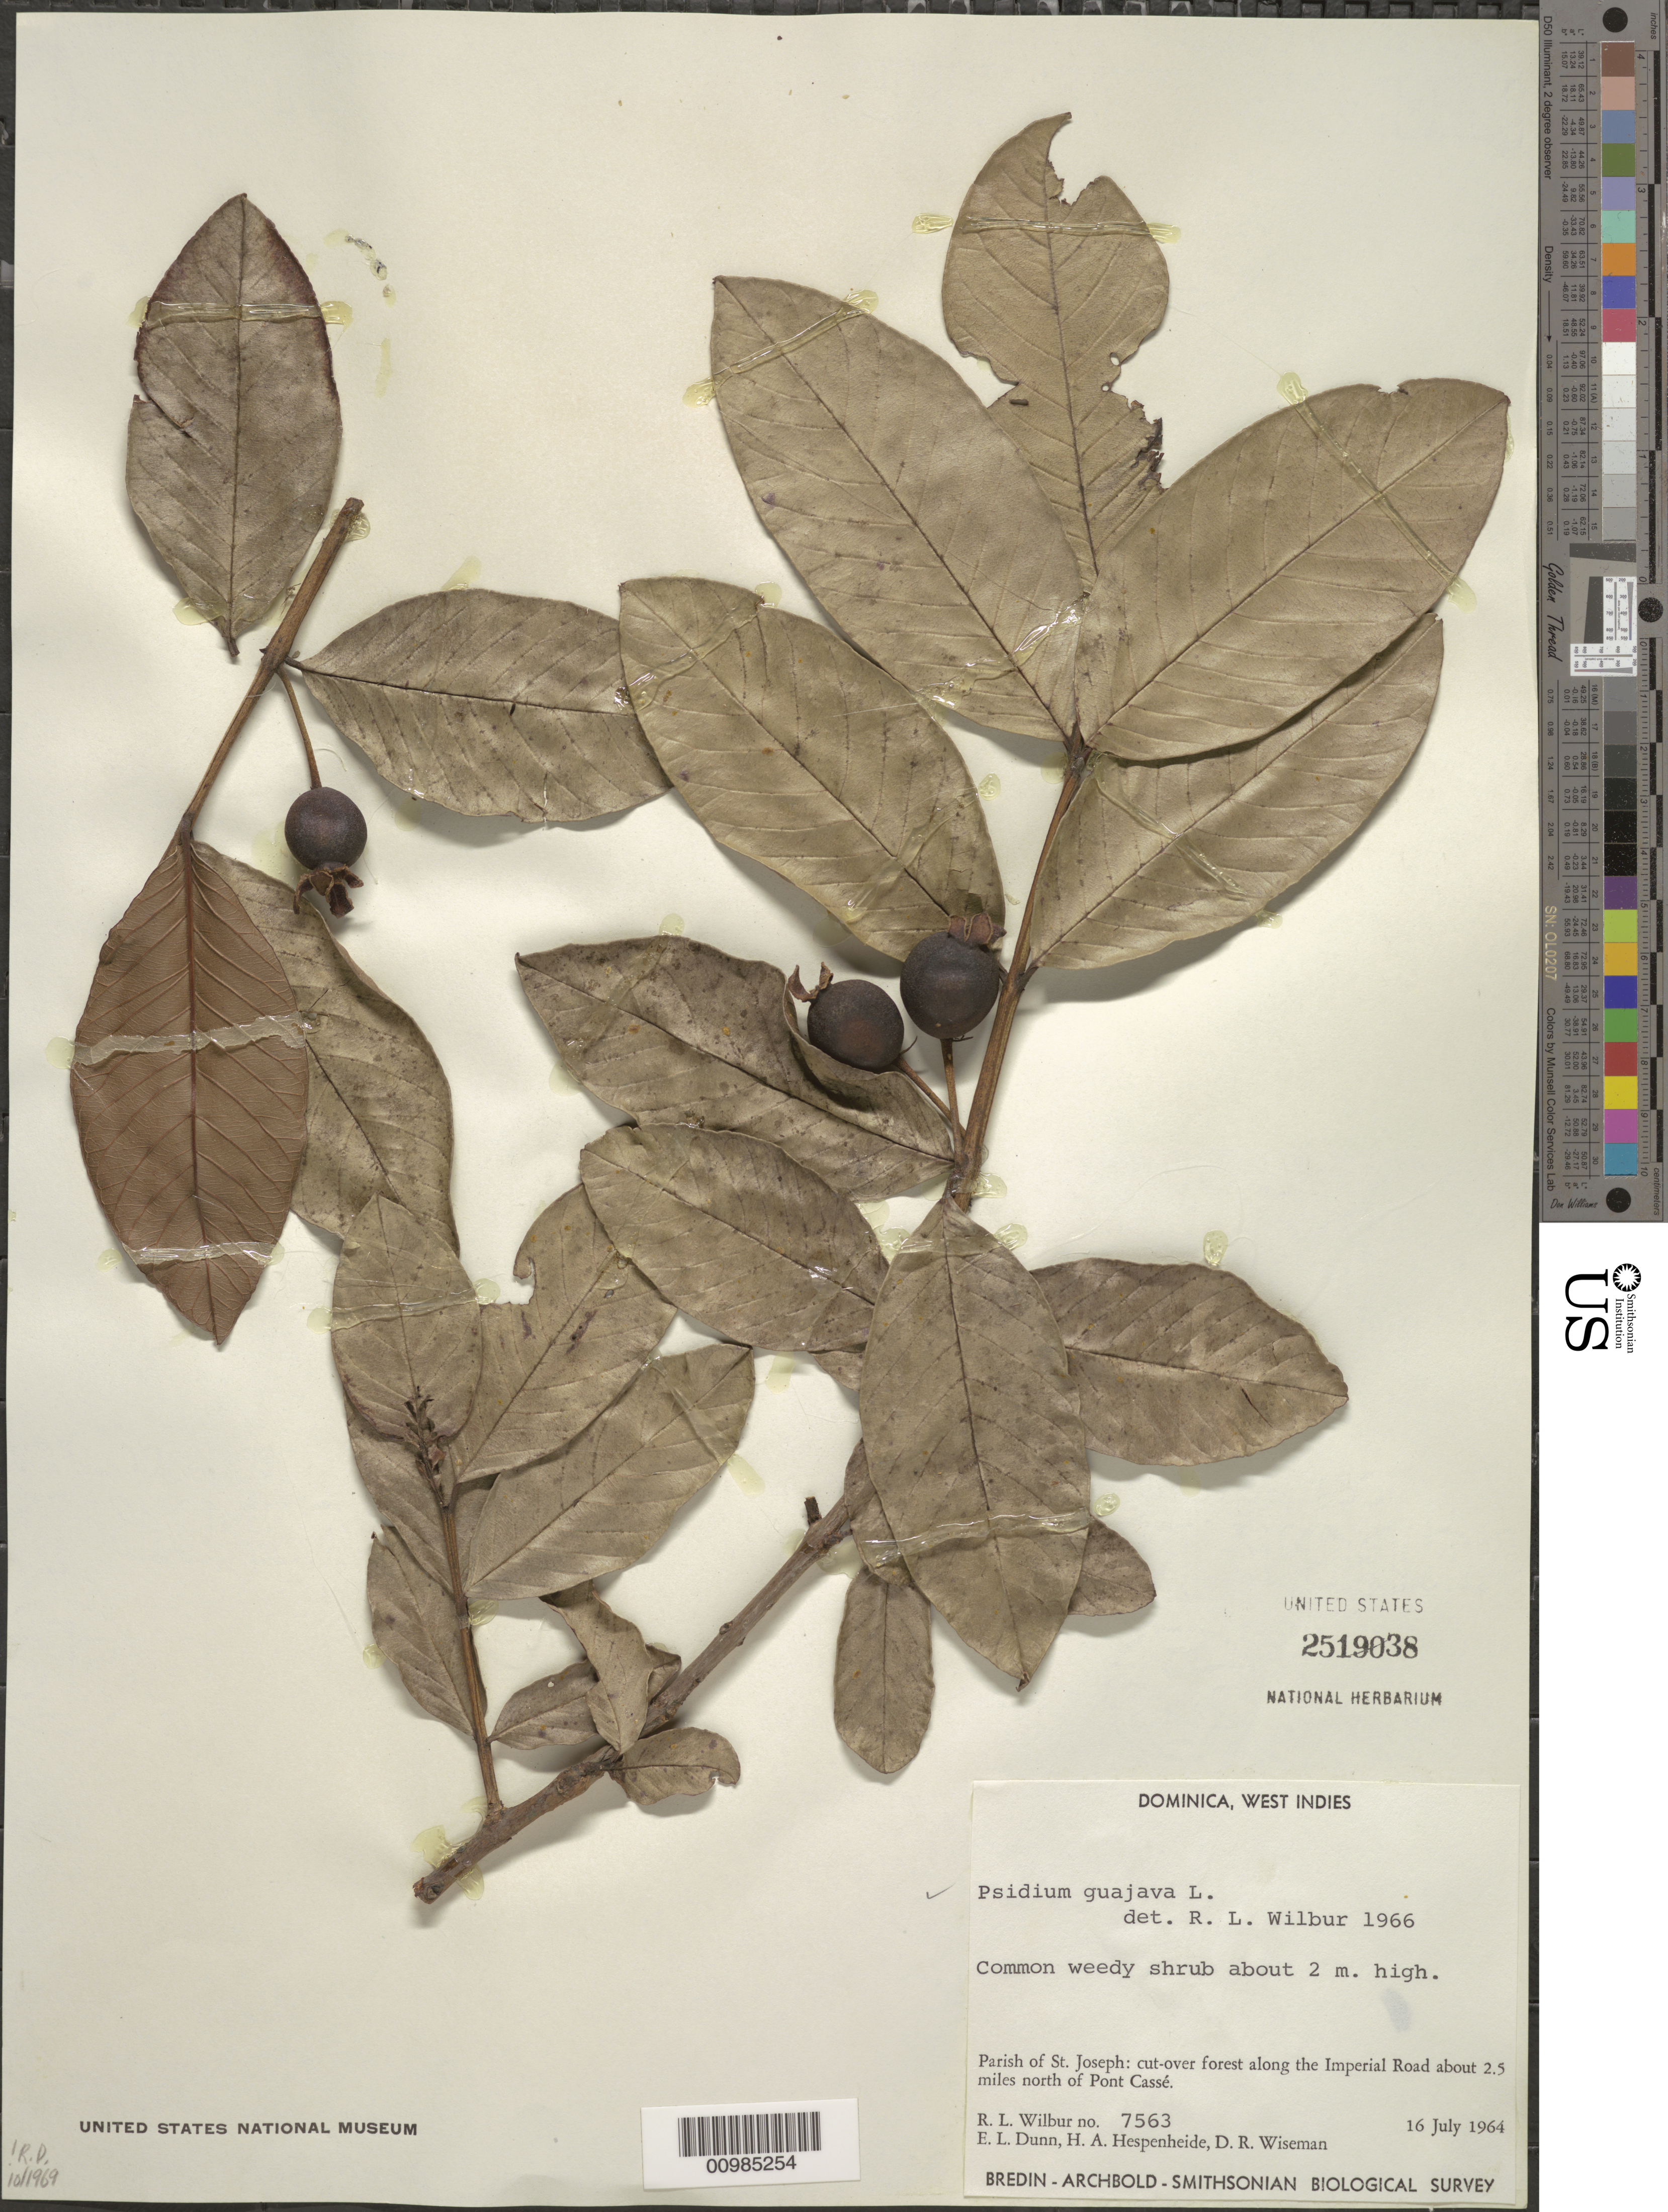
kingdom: Plantae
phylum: Tracheophyta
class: Magnoliopsida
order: Myrtales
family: Myrtaceae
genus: Psidium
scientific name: Psidium guajava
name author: L.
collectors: R. L. Wilbur, E. Dunn, H. A. Hespenheide & D. R. Wiseman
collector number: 7563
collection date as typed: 16 Jul 1964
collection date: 1964-07-16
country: Dominica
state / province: St. Joseph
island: Dominica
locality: Cut-over forest along the Imperial Road, about 2.5 mi. N of Pont Cassé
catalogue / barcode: US 2519038